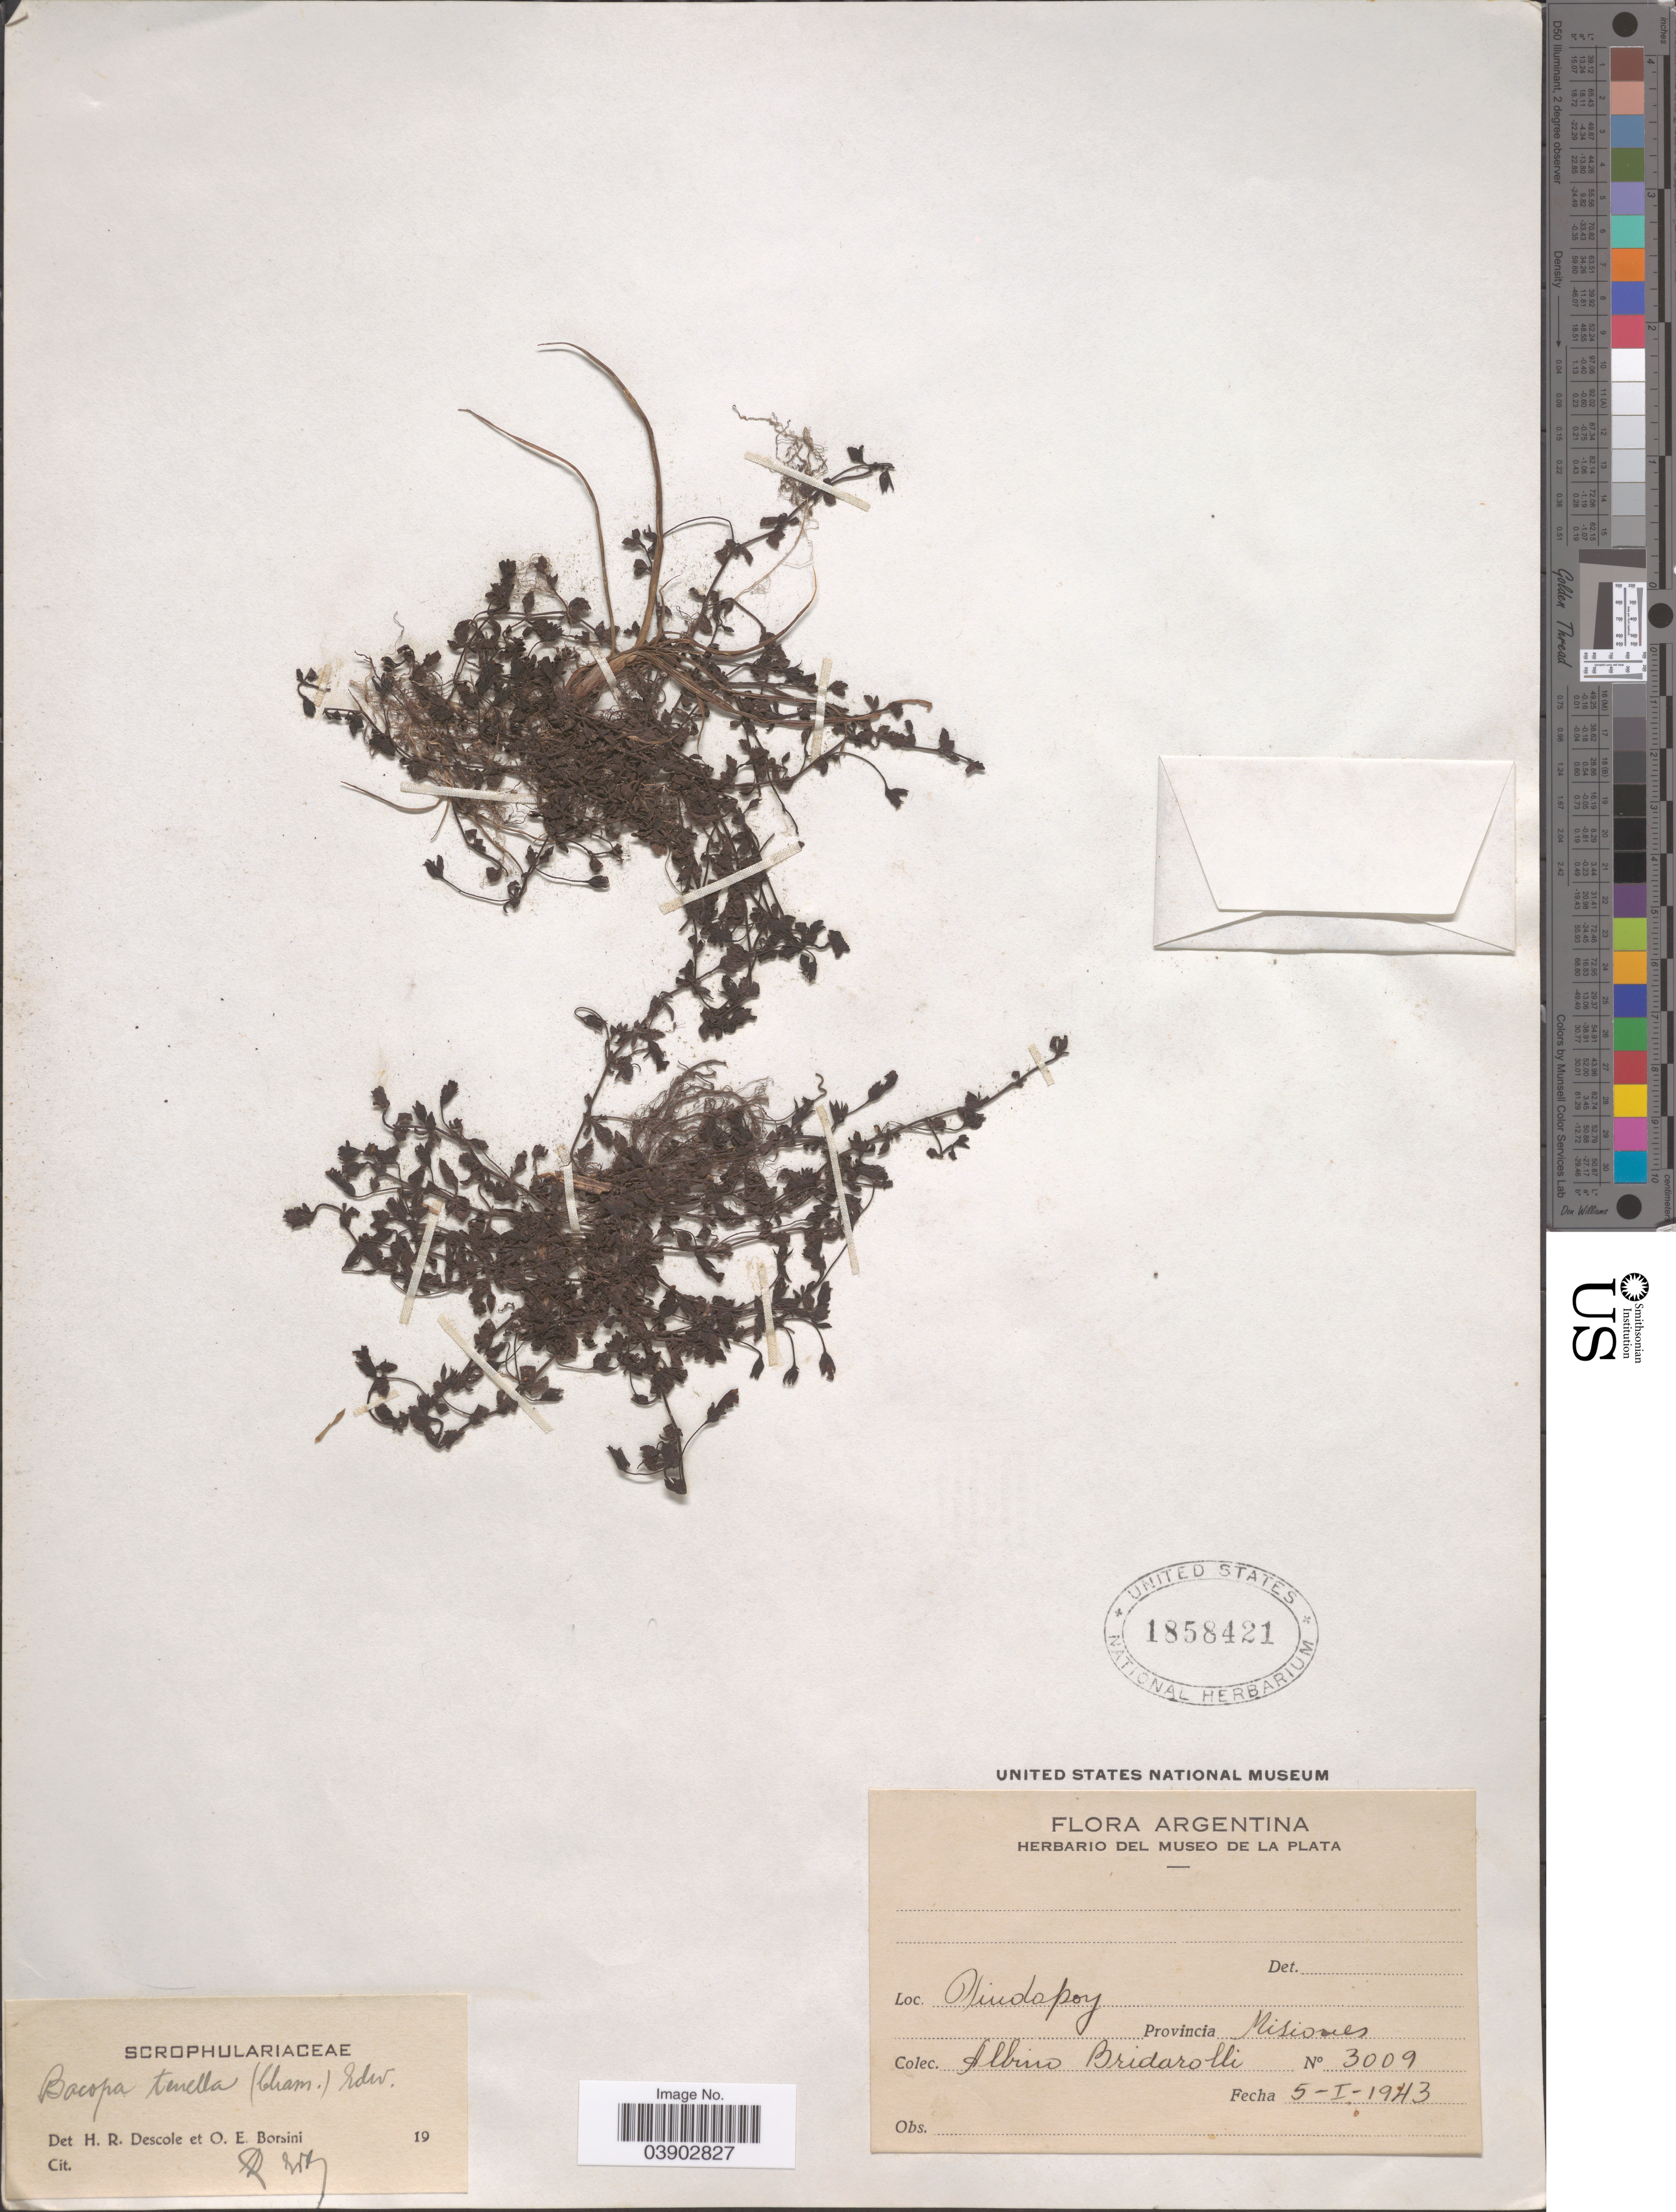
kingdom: Plantae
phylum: Tracheophyta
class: Magnoliopsida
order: Lamiales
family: Plantaginaceae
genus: Mecardonia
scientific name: Mecardonia tenella var. tenella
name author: (Cham. & Schltdl.) Pennell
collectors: A. Bridarolli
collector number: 3009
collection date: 1943-01-05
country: Argentina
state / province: Misiones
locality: Pindapoy.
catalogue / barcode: US 1858421